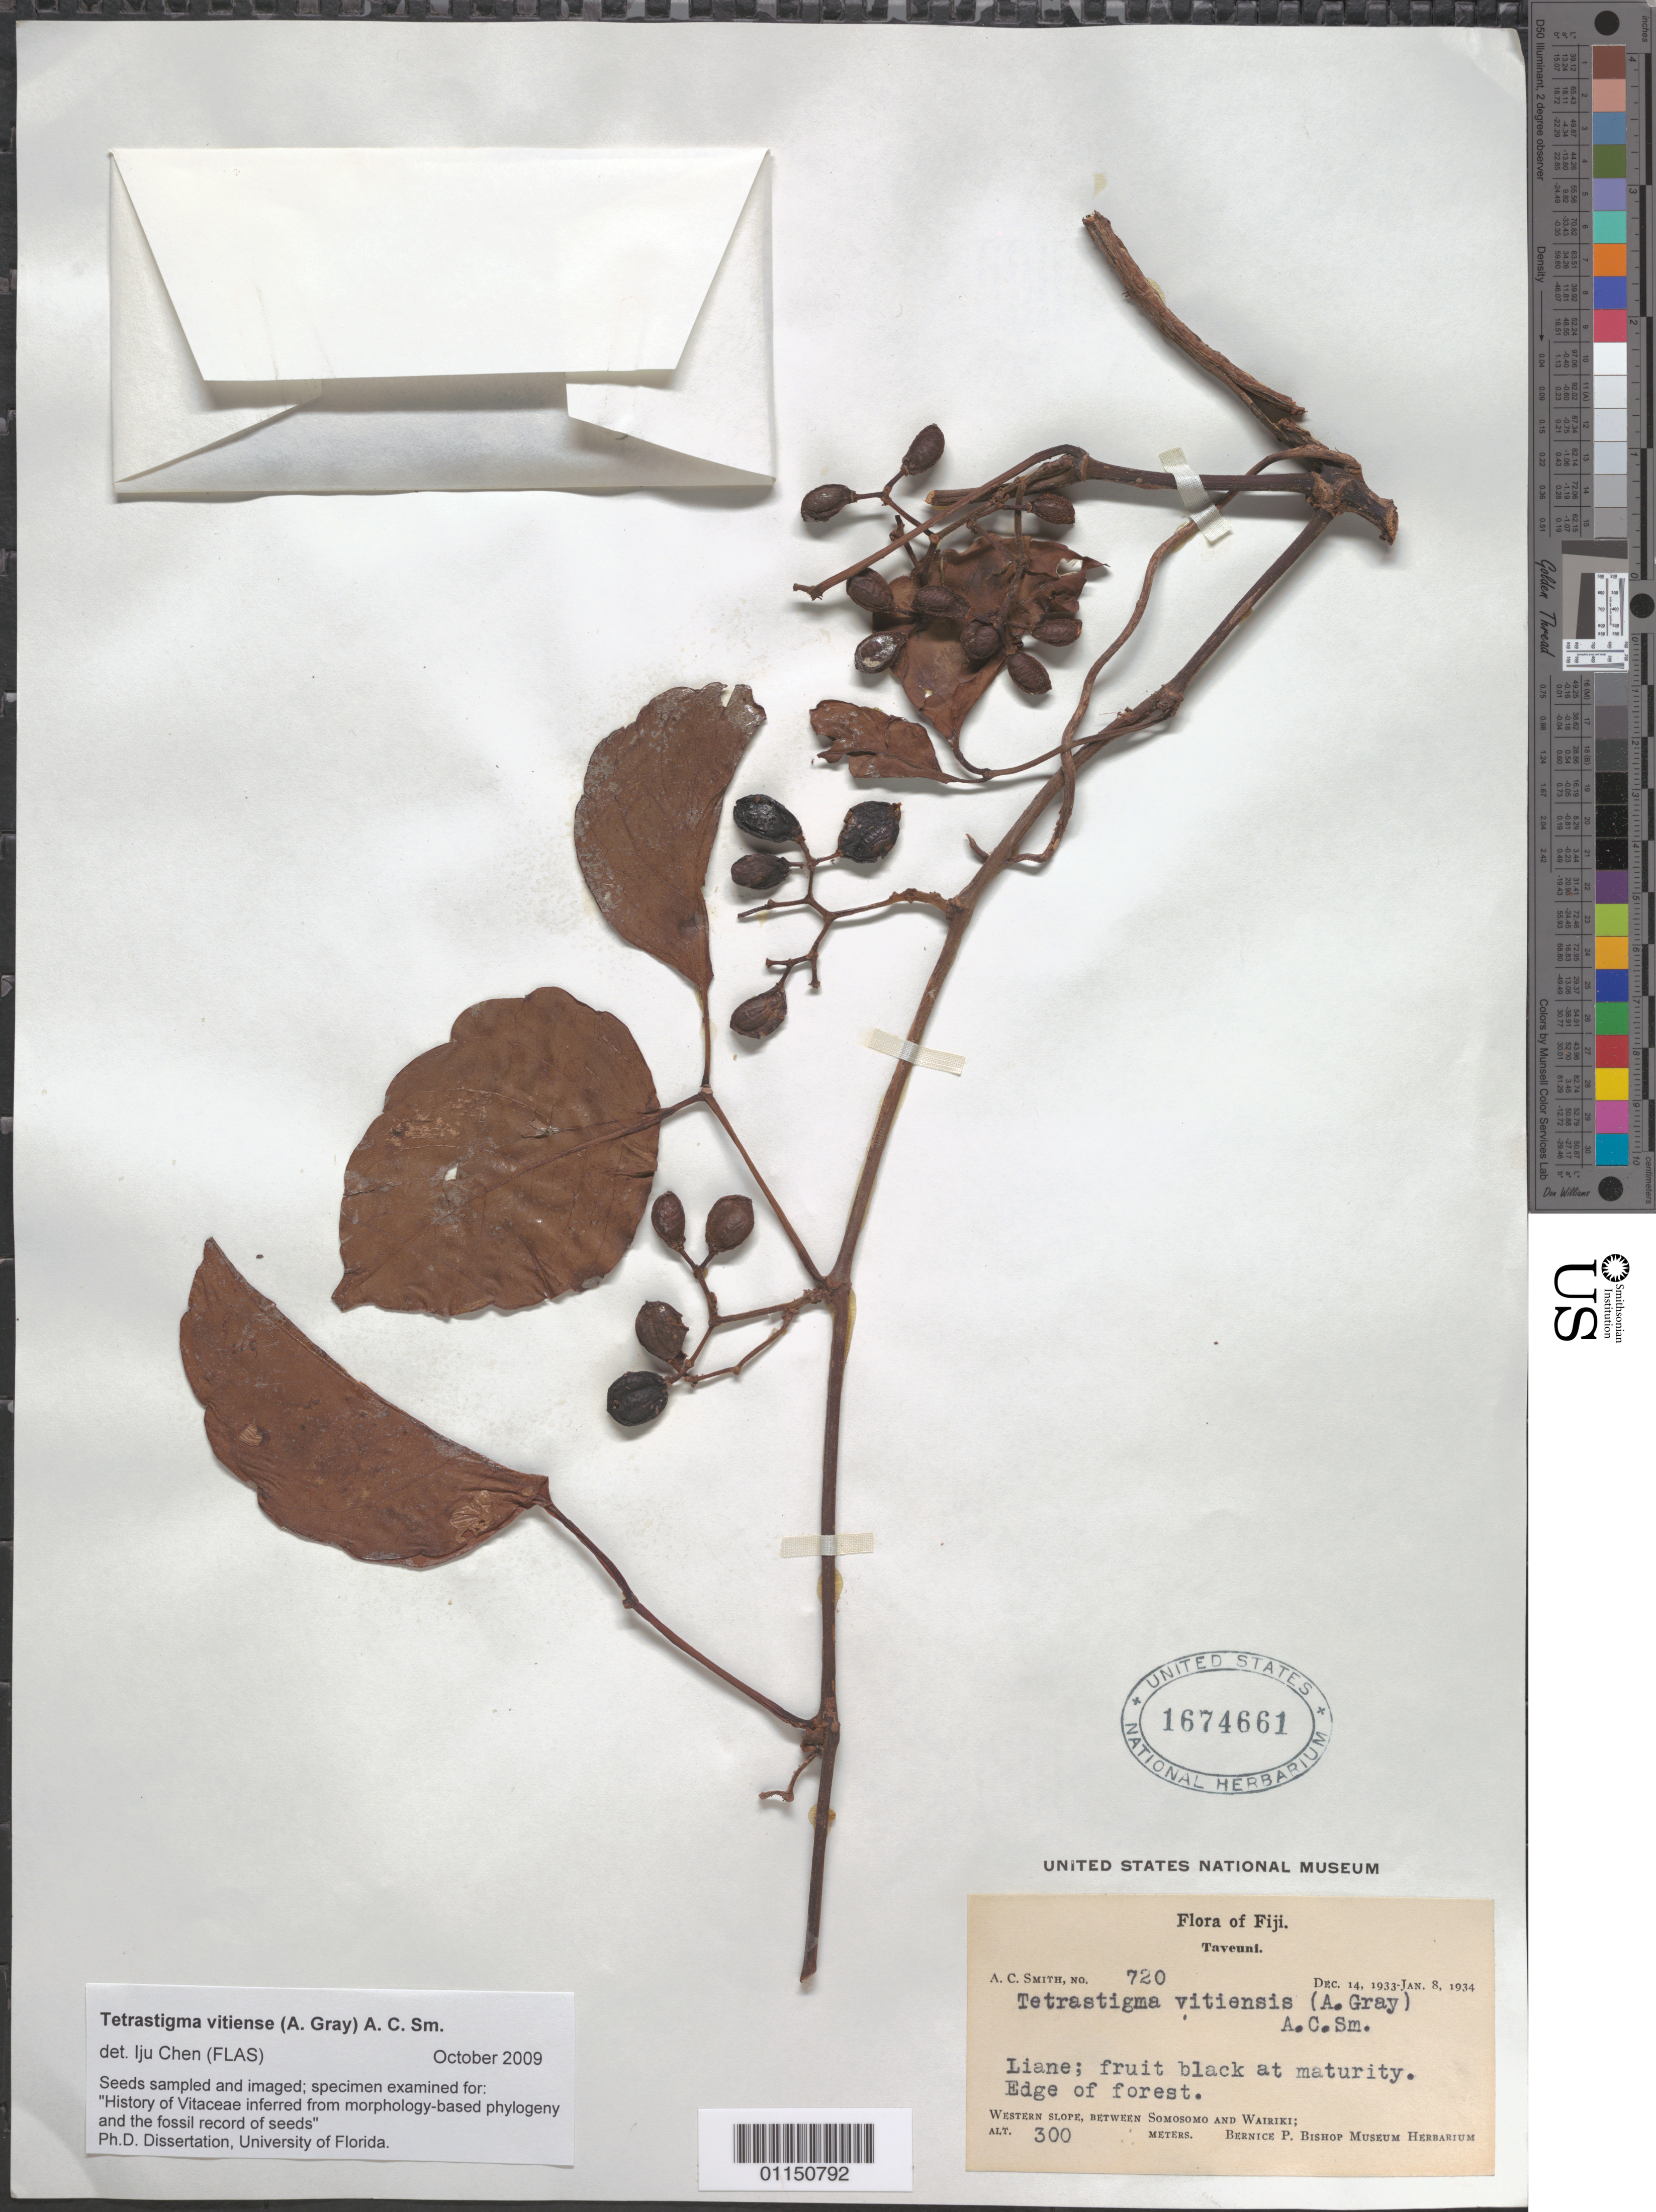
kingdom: Plantae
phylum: Tracheophyta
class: Magnoliopsida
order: Vitales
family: Vitaceae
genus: Tetrastigma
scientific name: Tetrastigma vitiensis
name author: (A. Gray) A.C. Sm.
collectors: A. C. Smith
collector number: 720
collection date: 1933-12-14/1934-01-08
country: Fiji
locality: Taveuni, W slope. Between Somosomo and Wairiki.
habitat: Liana. Edge of forest.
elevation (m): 300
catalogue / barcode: US 1674661